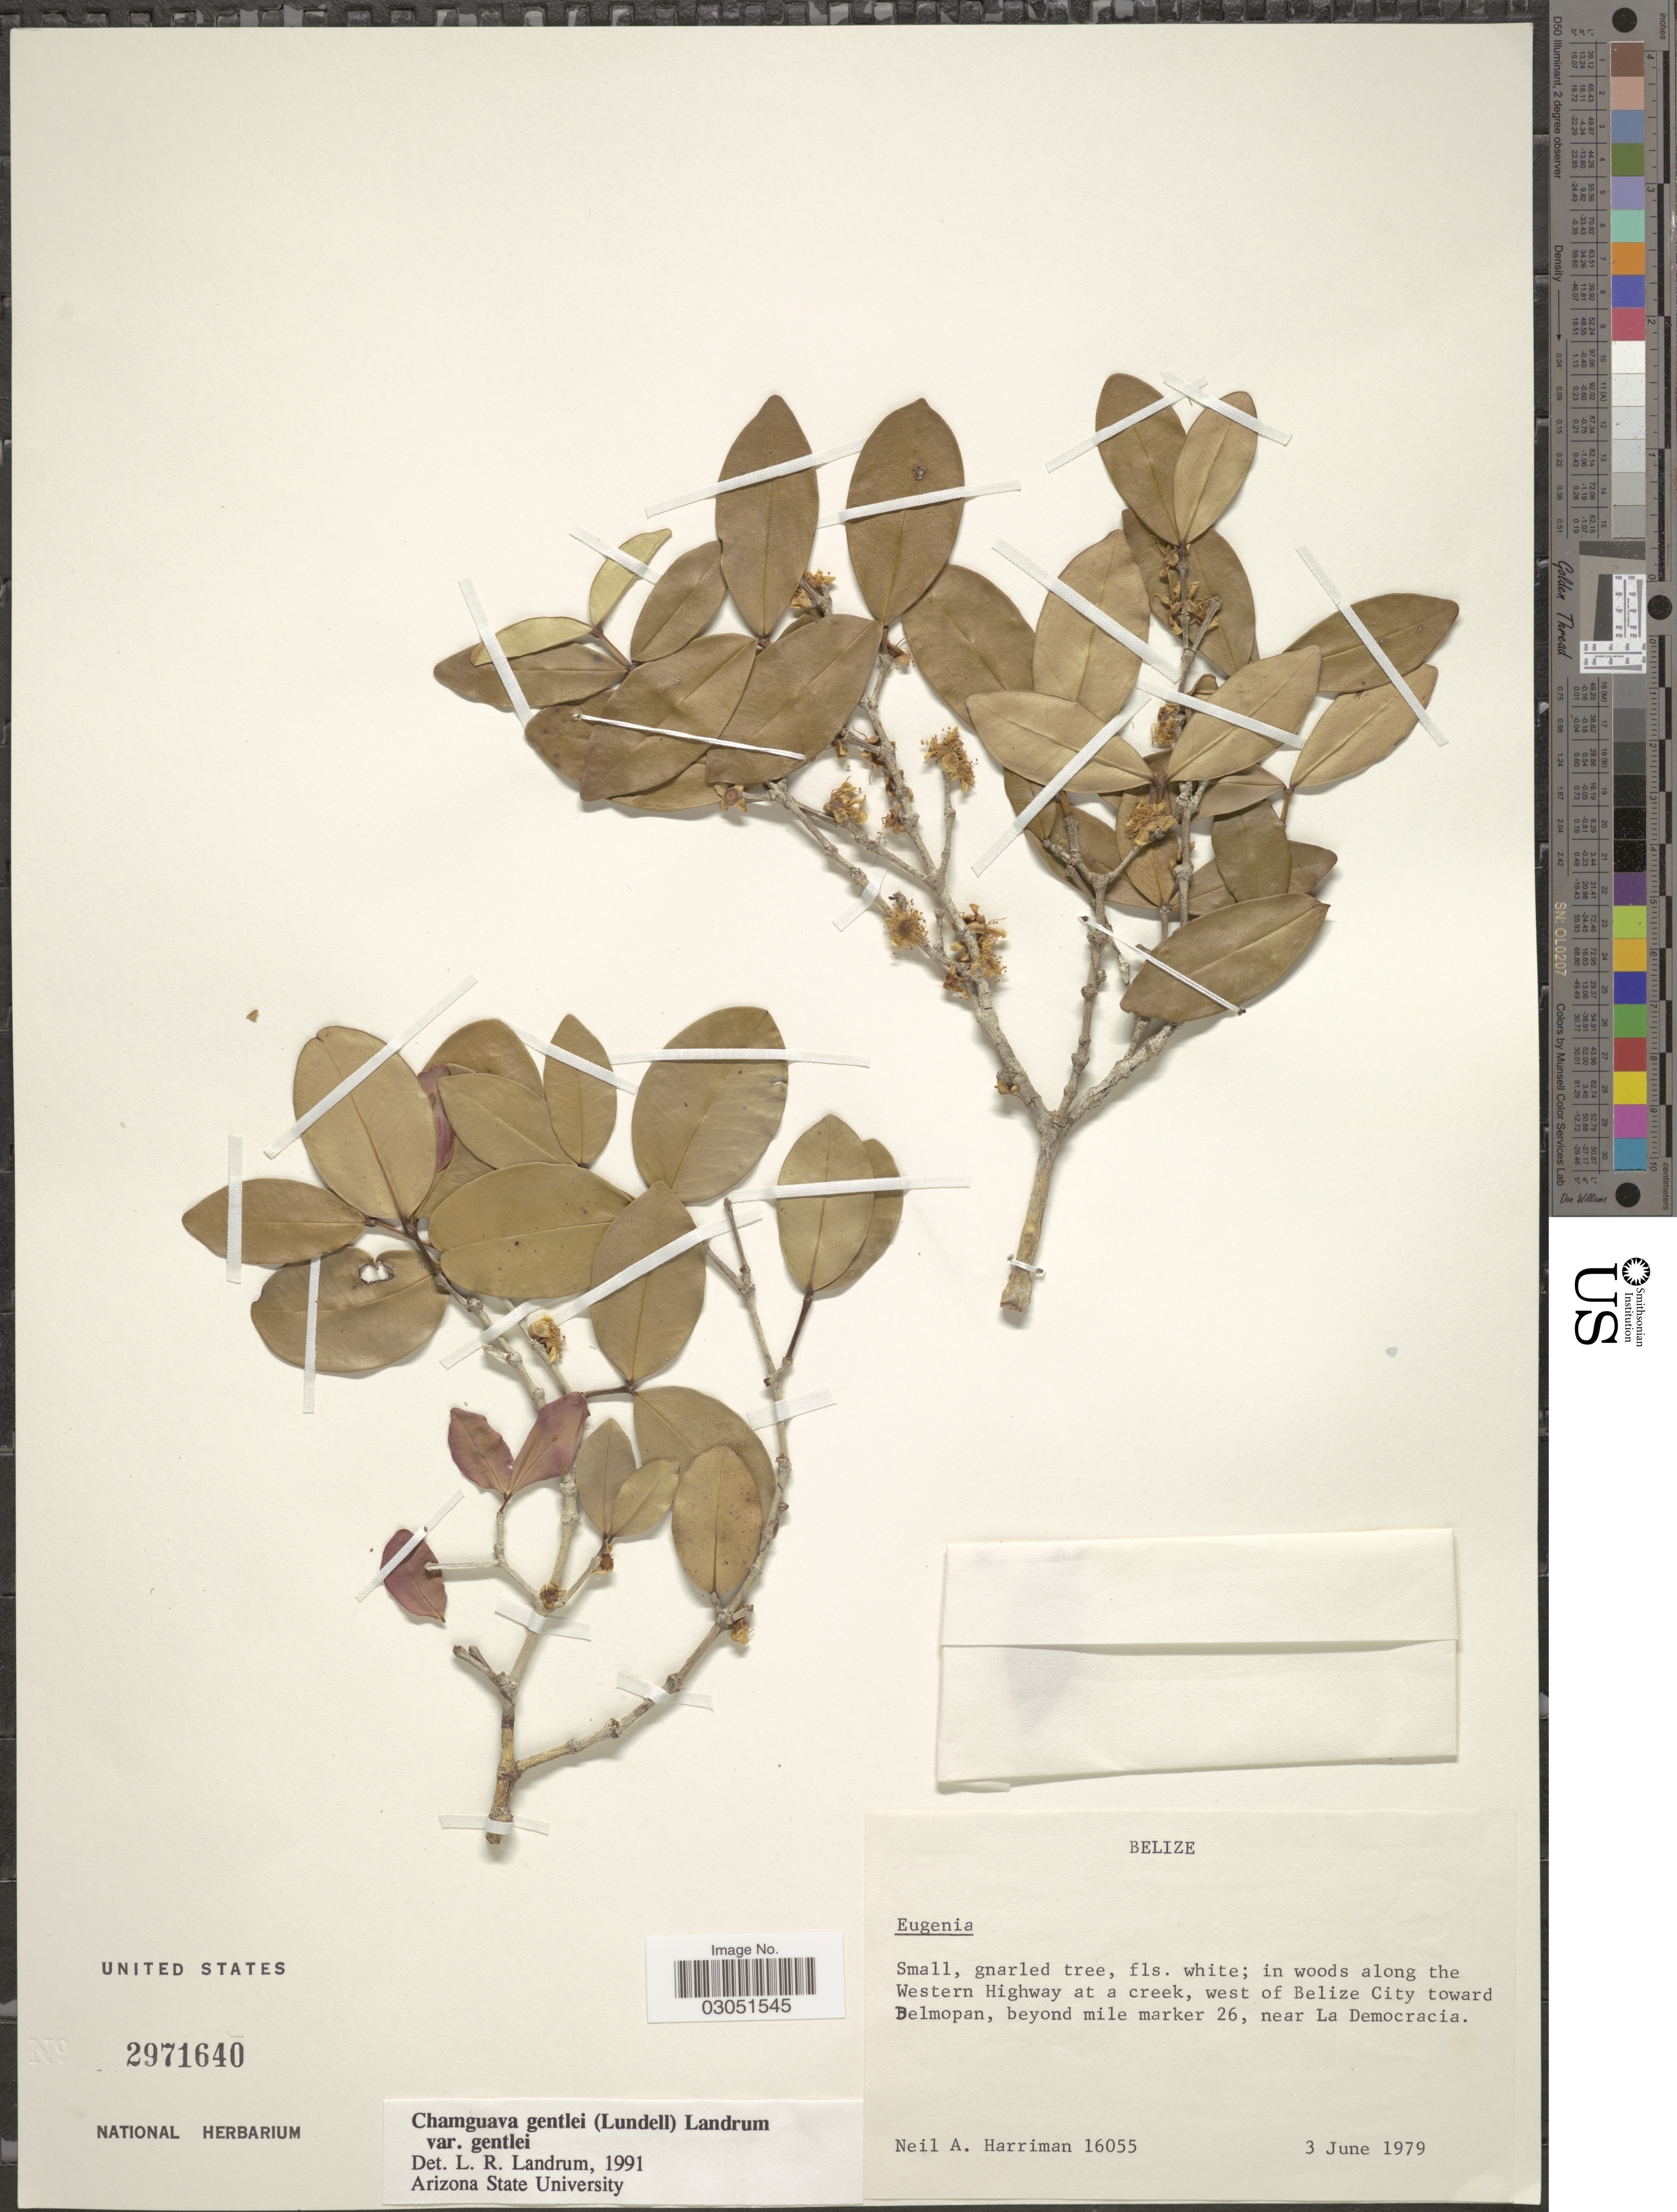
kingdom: Plantae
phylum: Tracheophyta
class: Magnoliopsida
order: Myrtales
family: Myrtaceae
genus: Chamguava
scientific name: Chamguava gentlei var. gentlei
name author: (Lundell) Landrum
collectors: N. A. Harriman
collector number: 16055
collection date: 1979-06-03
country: Belize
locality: In woods along the Western Highway at a creek, west of Belize City toward Delmopan, beyond mile marker 26, near La Democracia.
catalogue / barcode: US 2971640